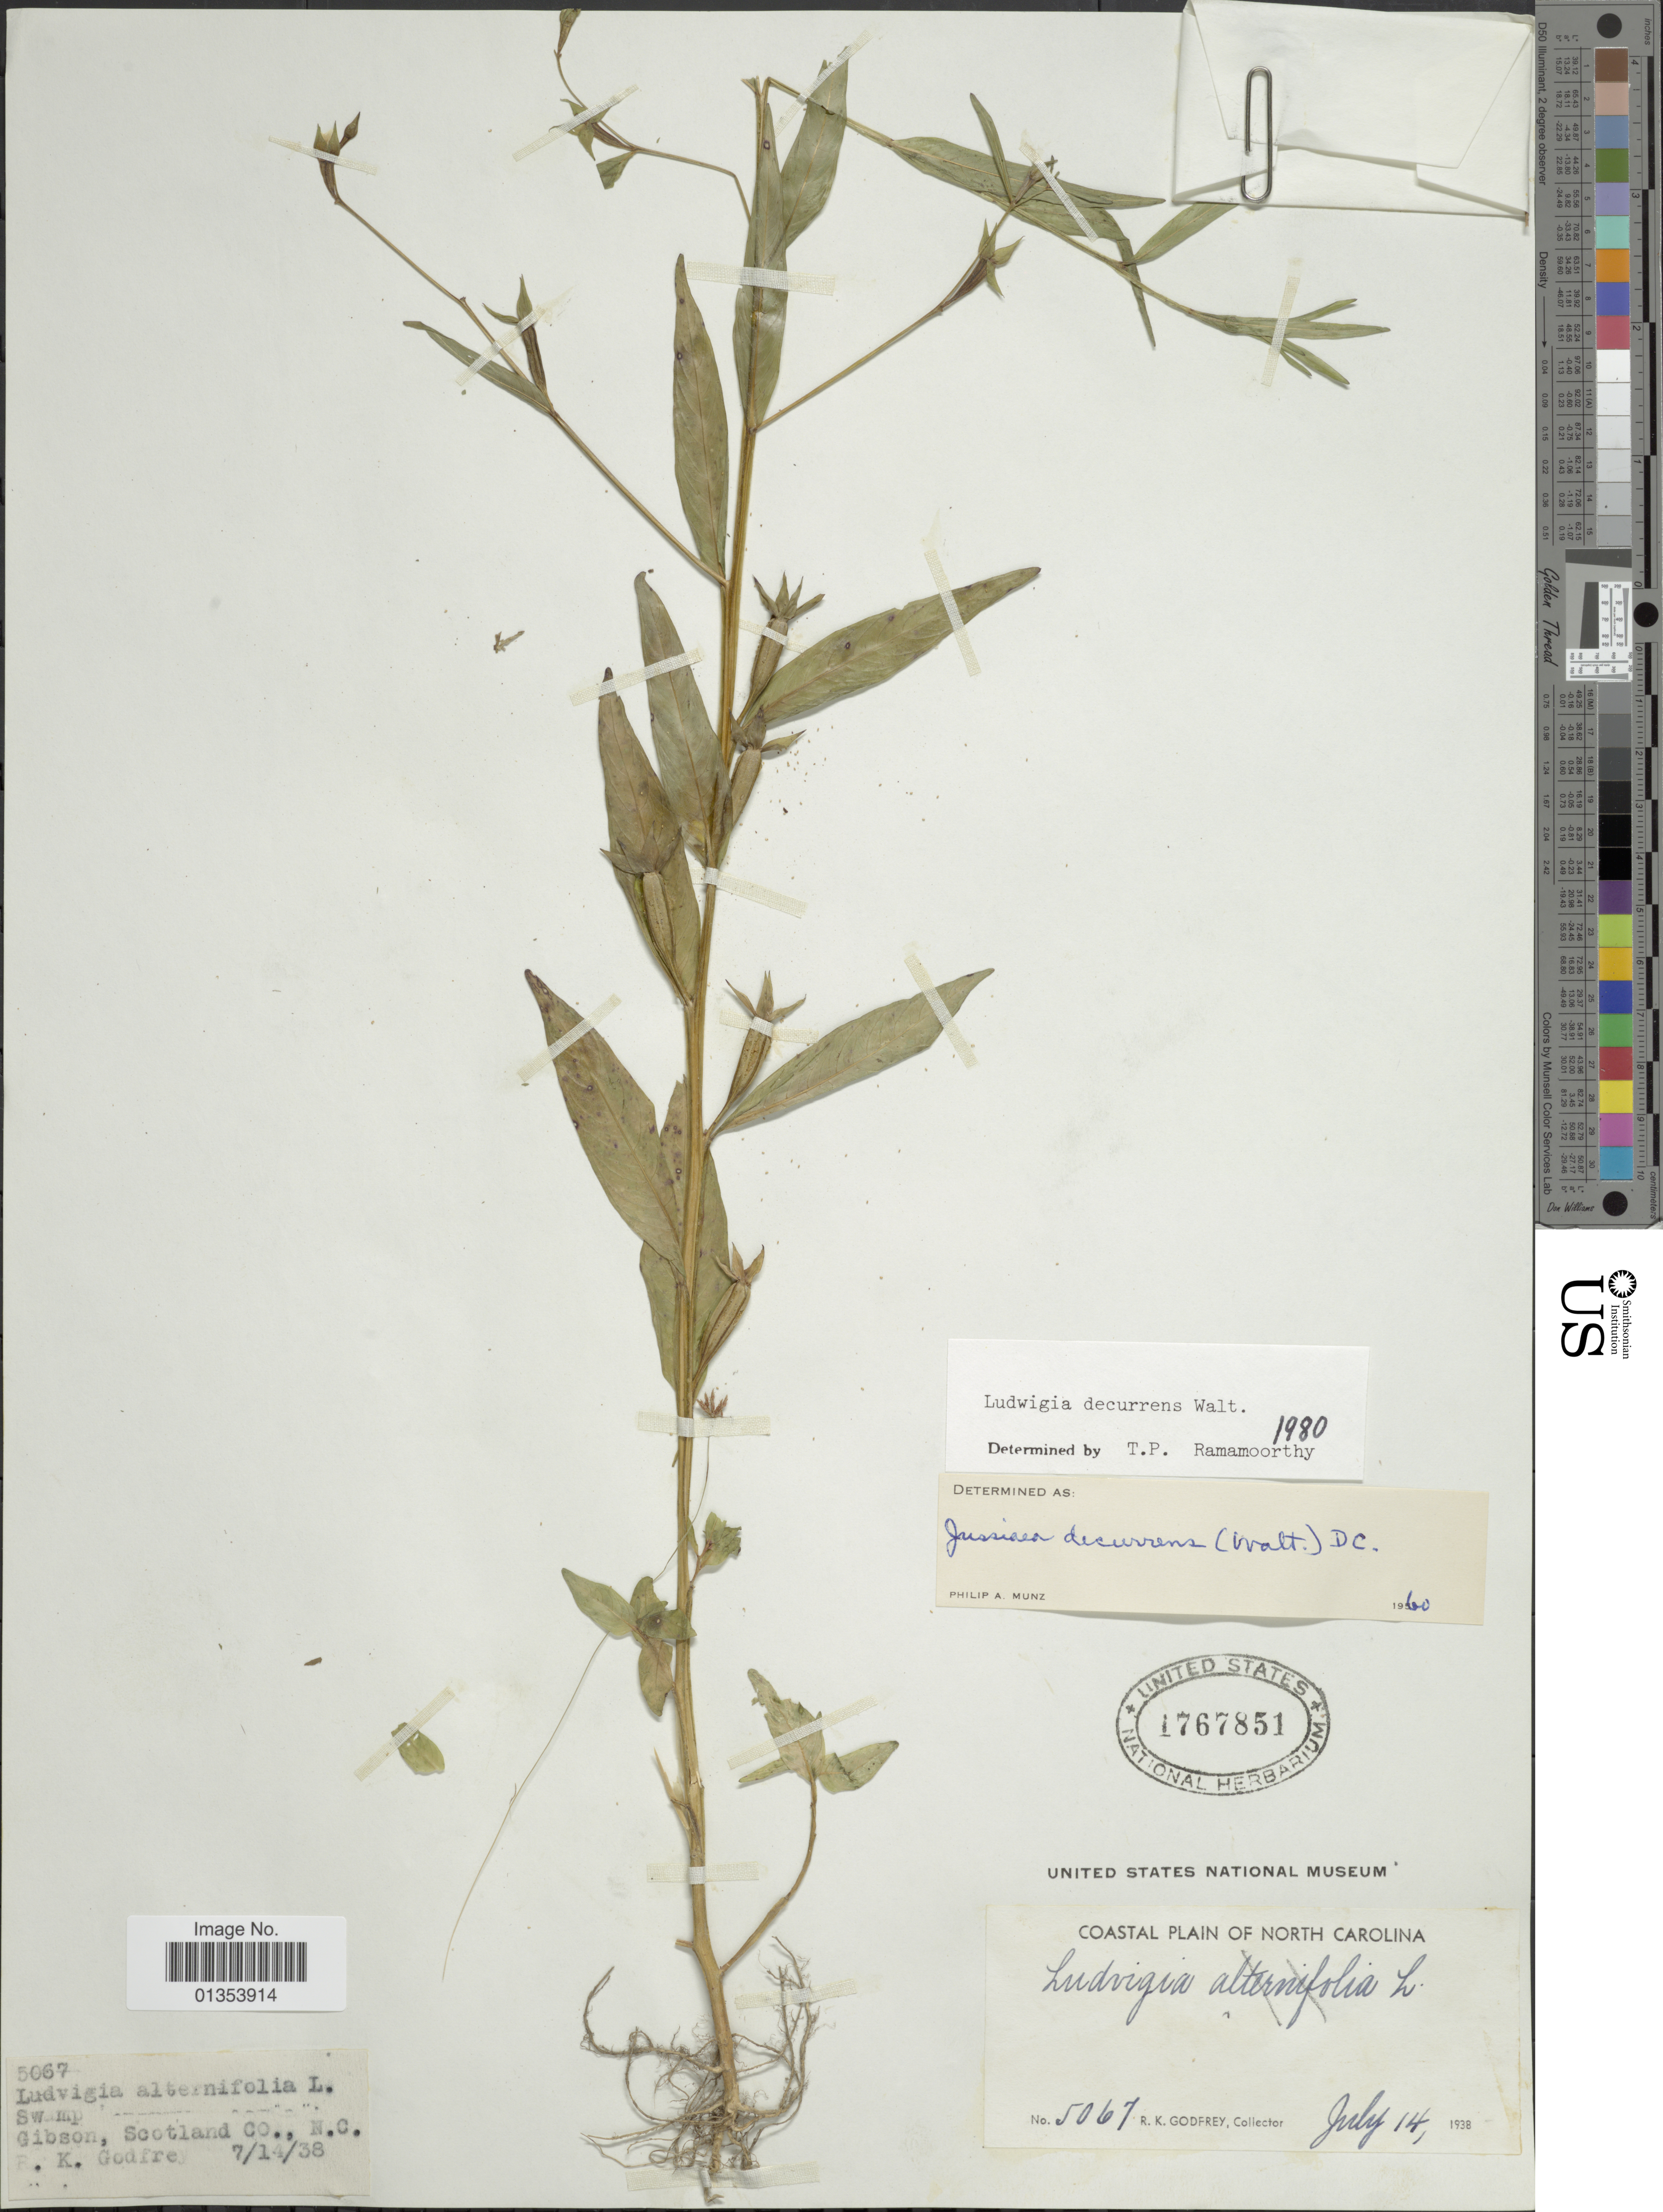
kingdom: Plantae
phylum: Tracheophyta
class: Magnoliopsida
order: Myrtales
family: Onagraceae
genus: Ludwigia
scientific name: Ludwigia decurrens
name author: Walter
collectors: R. K. Godfrey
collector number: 5067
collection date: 1938-07-14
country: United States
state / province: North Carolina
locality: Gibson, Scotland Co., N.C.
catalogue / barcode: US 1767851